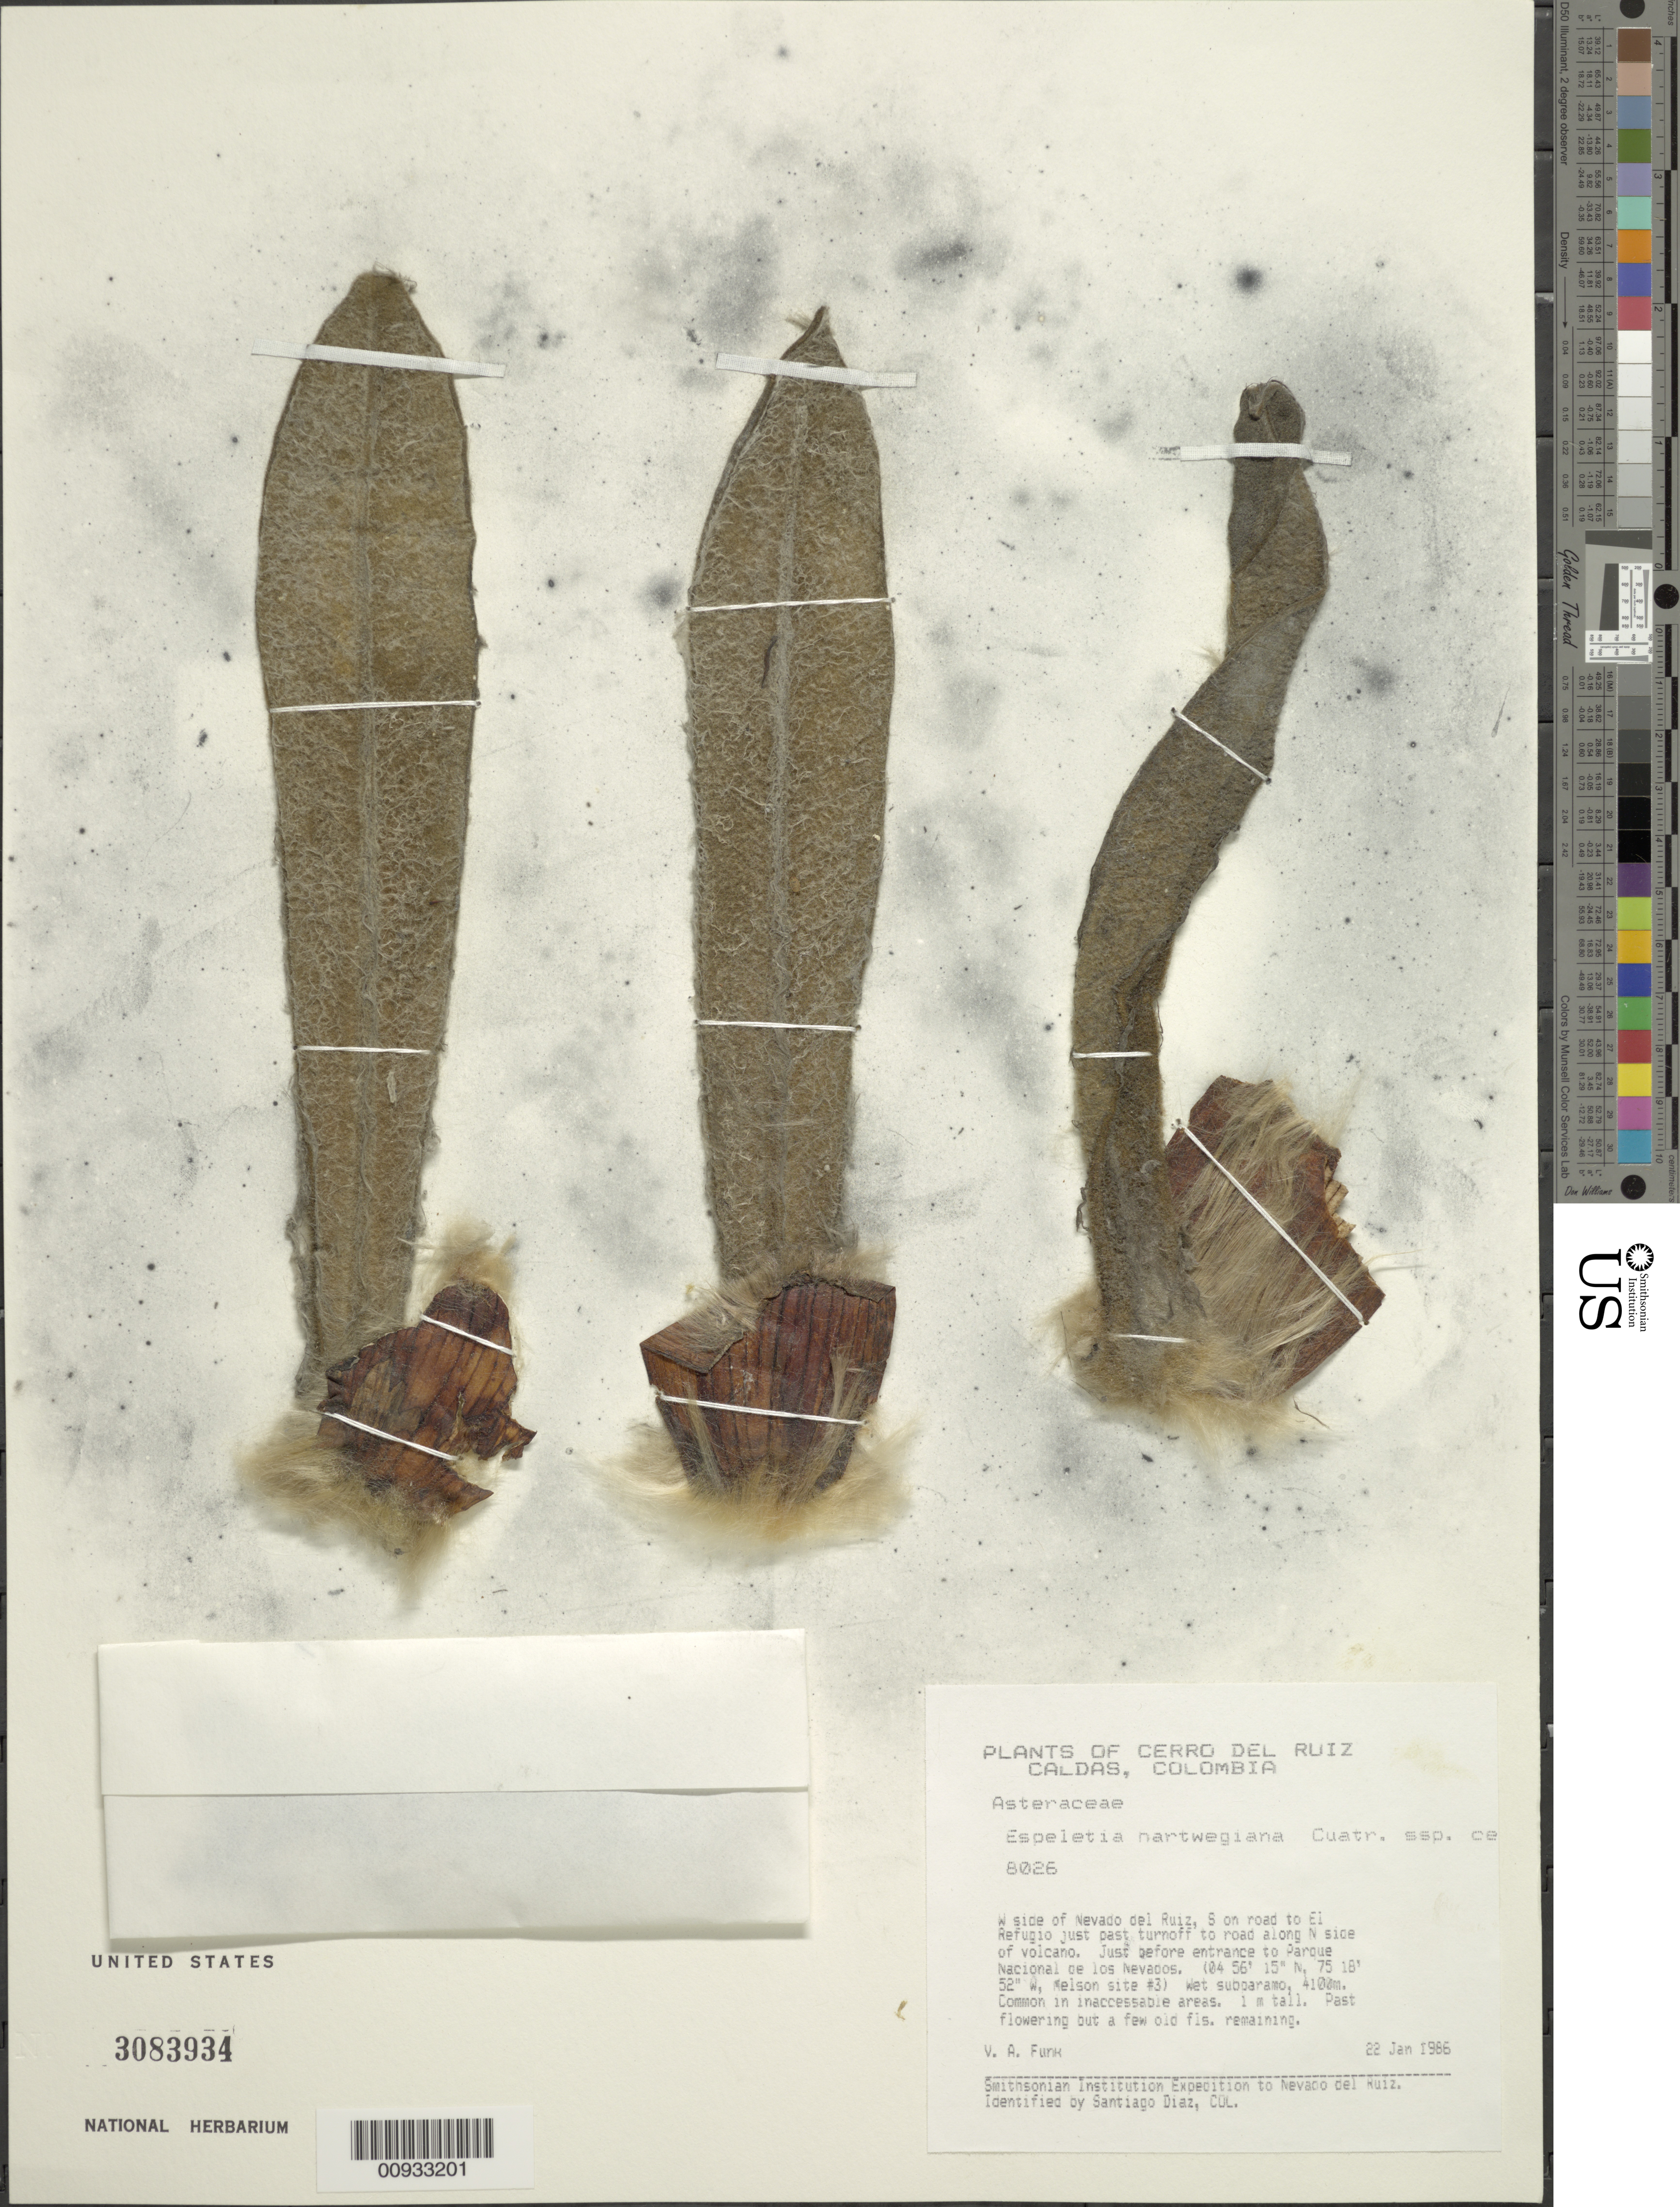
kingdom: Plantae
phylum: Tracheophyta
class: Magnoliopsida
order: Asterales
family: Asteraceae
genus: Espeletia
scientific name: Espeletia hartwegiana subsp. centroandina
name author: Cuatrec.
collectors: V. Funk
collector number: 8026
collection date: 1986-01-22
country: Colombia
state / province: Caldas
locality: Cerro del Ruiz, W side of Nevado del Ruiz, S on roadd to El Refugio just past turnoff to road along N side of volcano, just before entrance to Parque Nacional de los Nevados, Melson site #3.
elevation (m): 4100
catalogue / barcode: US 3083934